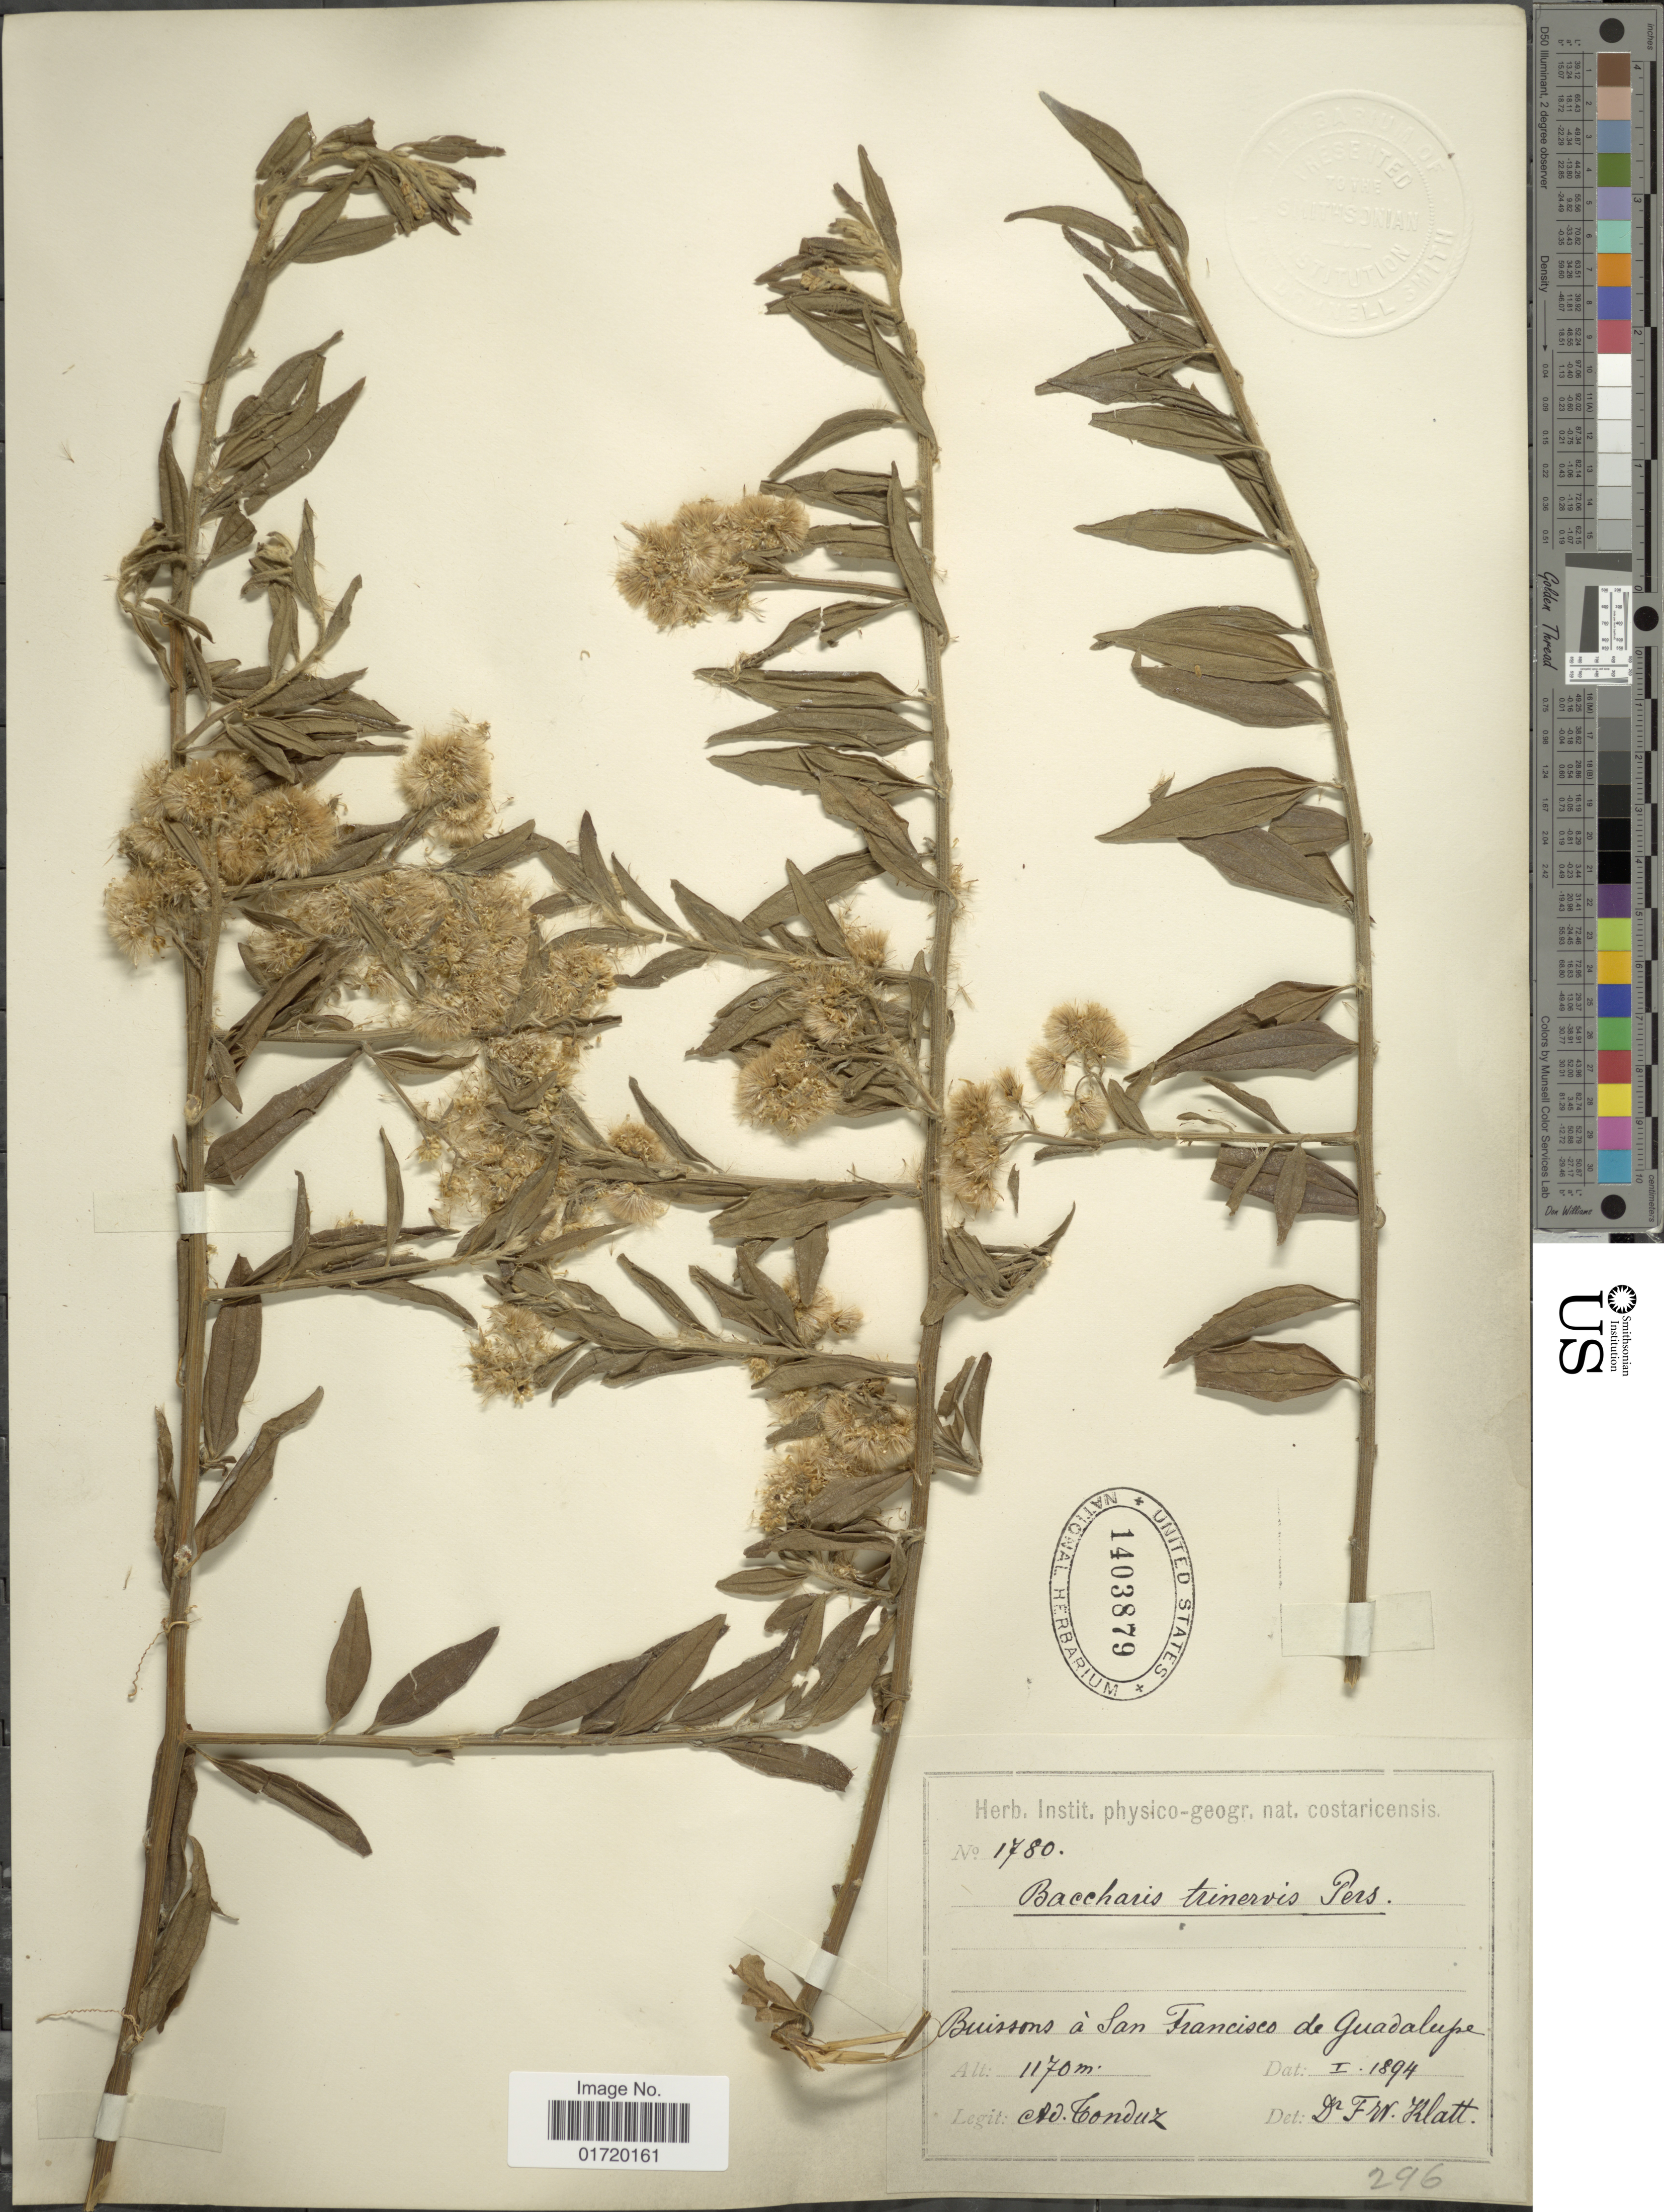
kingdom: Plantae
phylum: Tracheophyta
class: Magnoliopsida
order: Asterales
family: Asteraceae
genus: Baccharis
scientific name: Baccharis trinervis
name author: (Lam.) Pers.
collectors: A. Tonduz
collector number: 1780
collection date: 1894-01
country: Costa Rica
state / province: San José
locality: Buissons a San Francisco de Guadalupe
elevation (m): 1170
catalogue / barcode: US 1403879